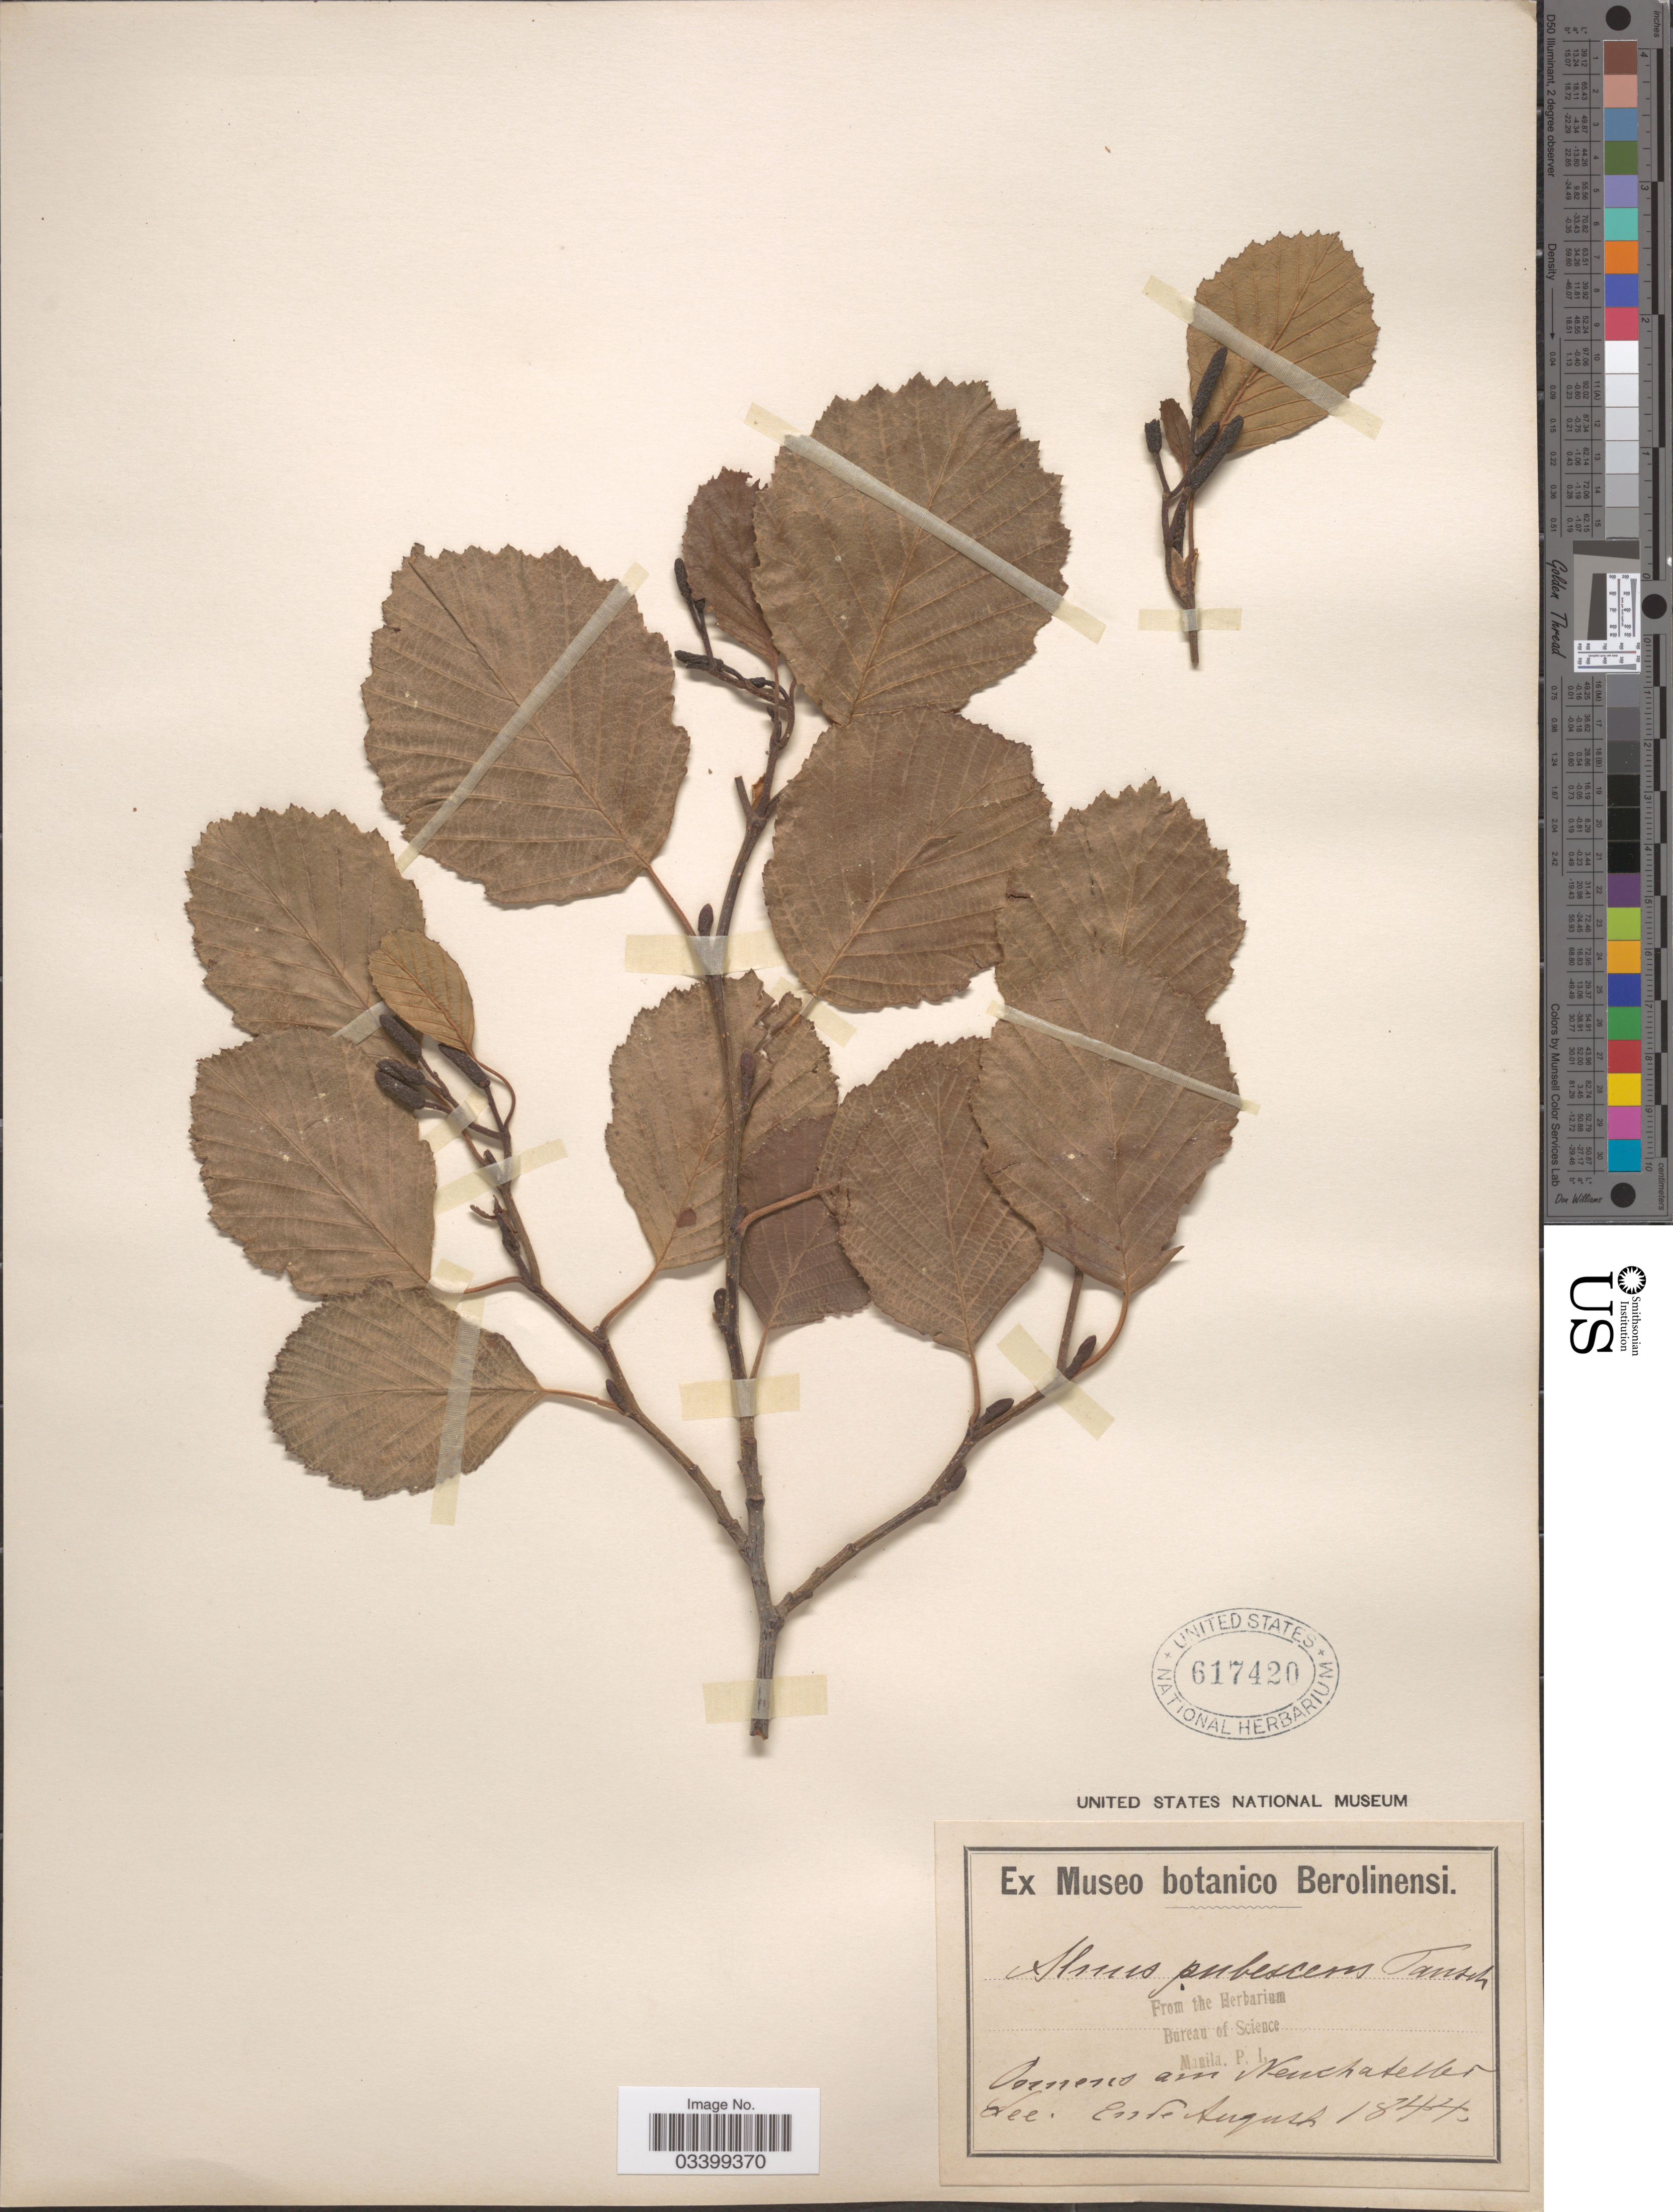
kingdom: Plantae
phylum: Tracheophyta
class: Magnoliopsida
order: Fagales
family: Betulaceae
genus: Alnus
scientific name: Alnus x pubescens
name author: Tausch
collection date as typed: ende August 1844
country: Switzerland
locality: Onnens am Neuchateller.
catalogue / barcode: US 617420